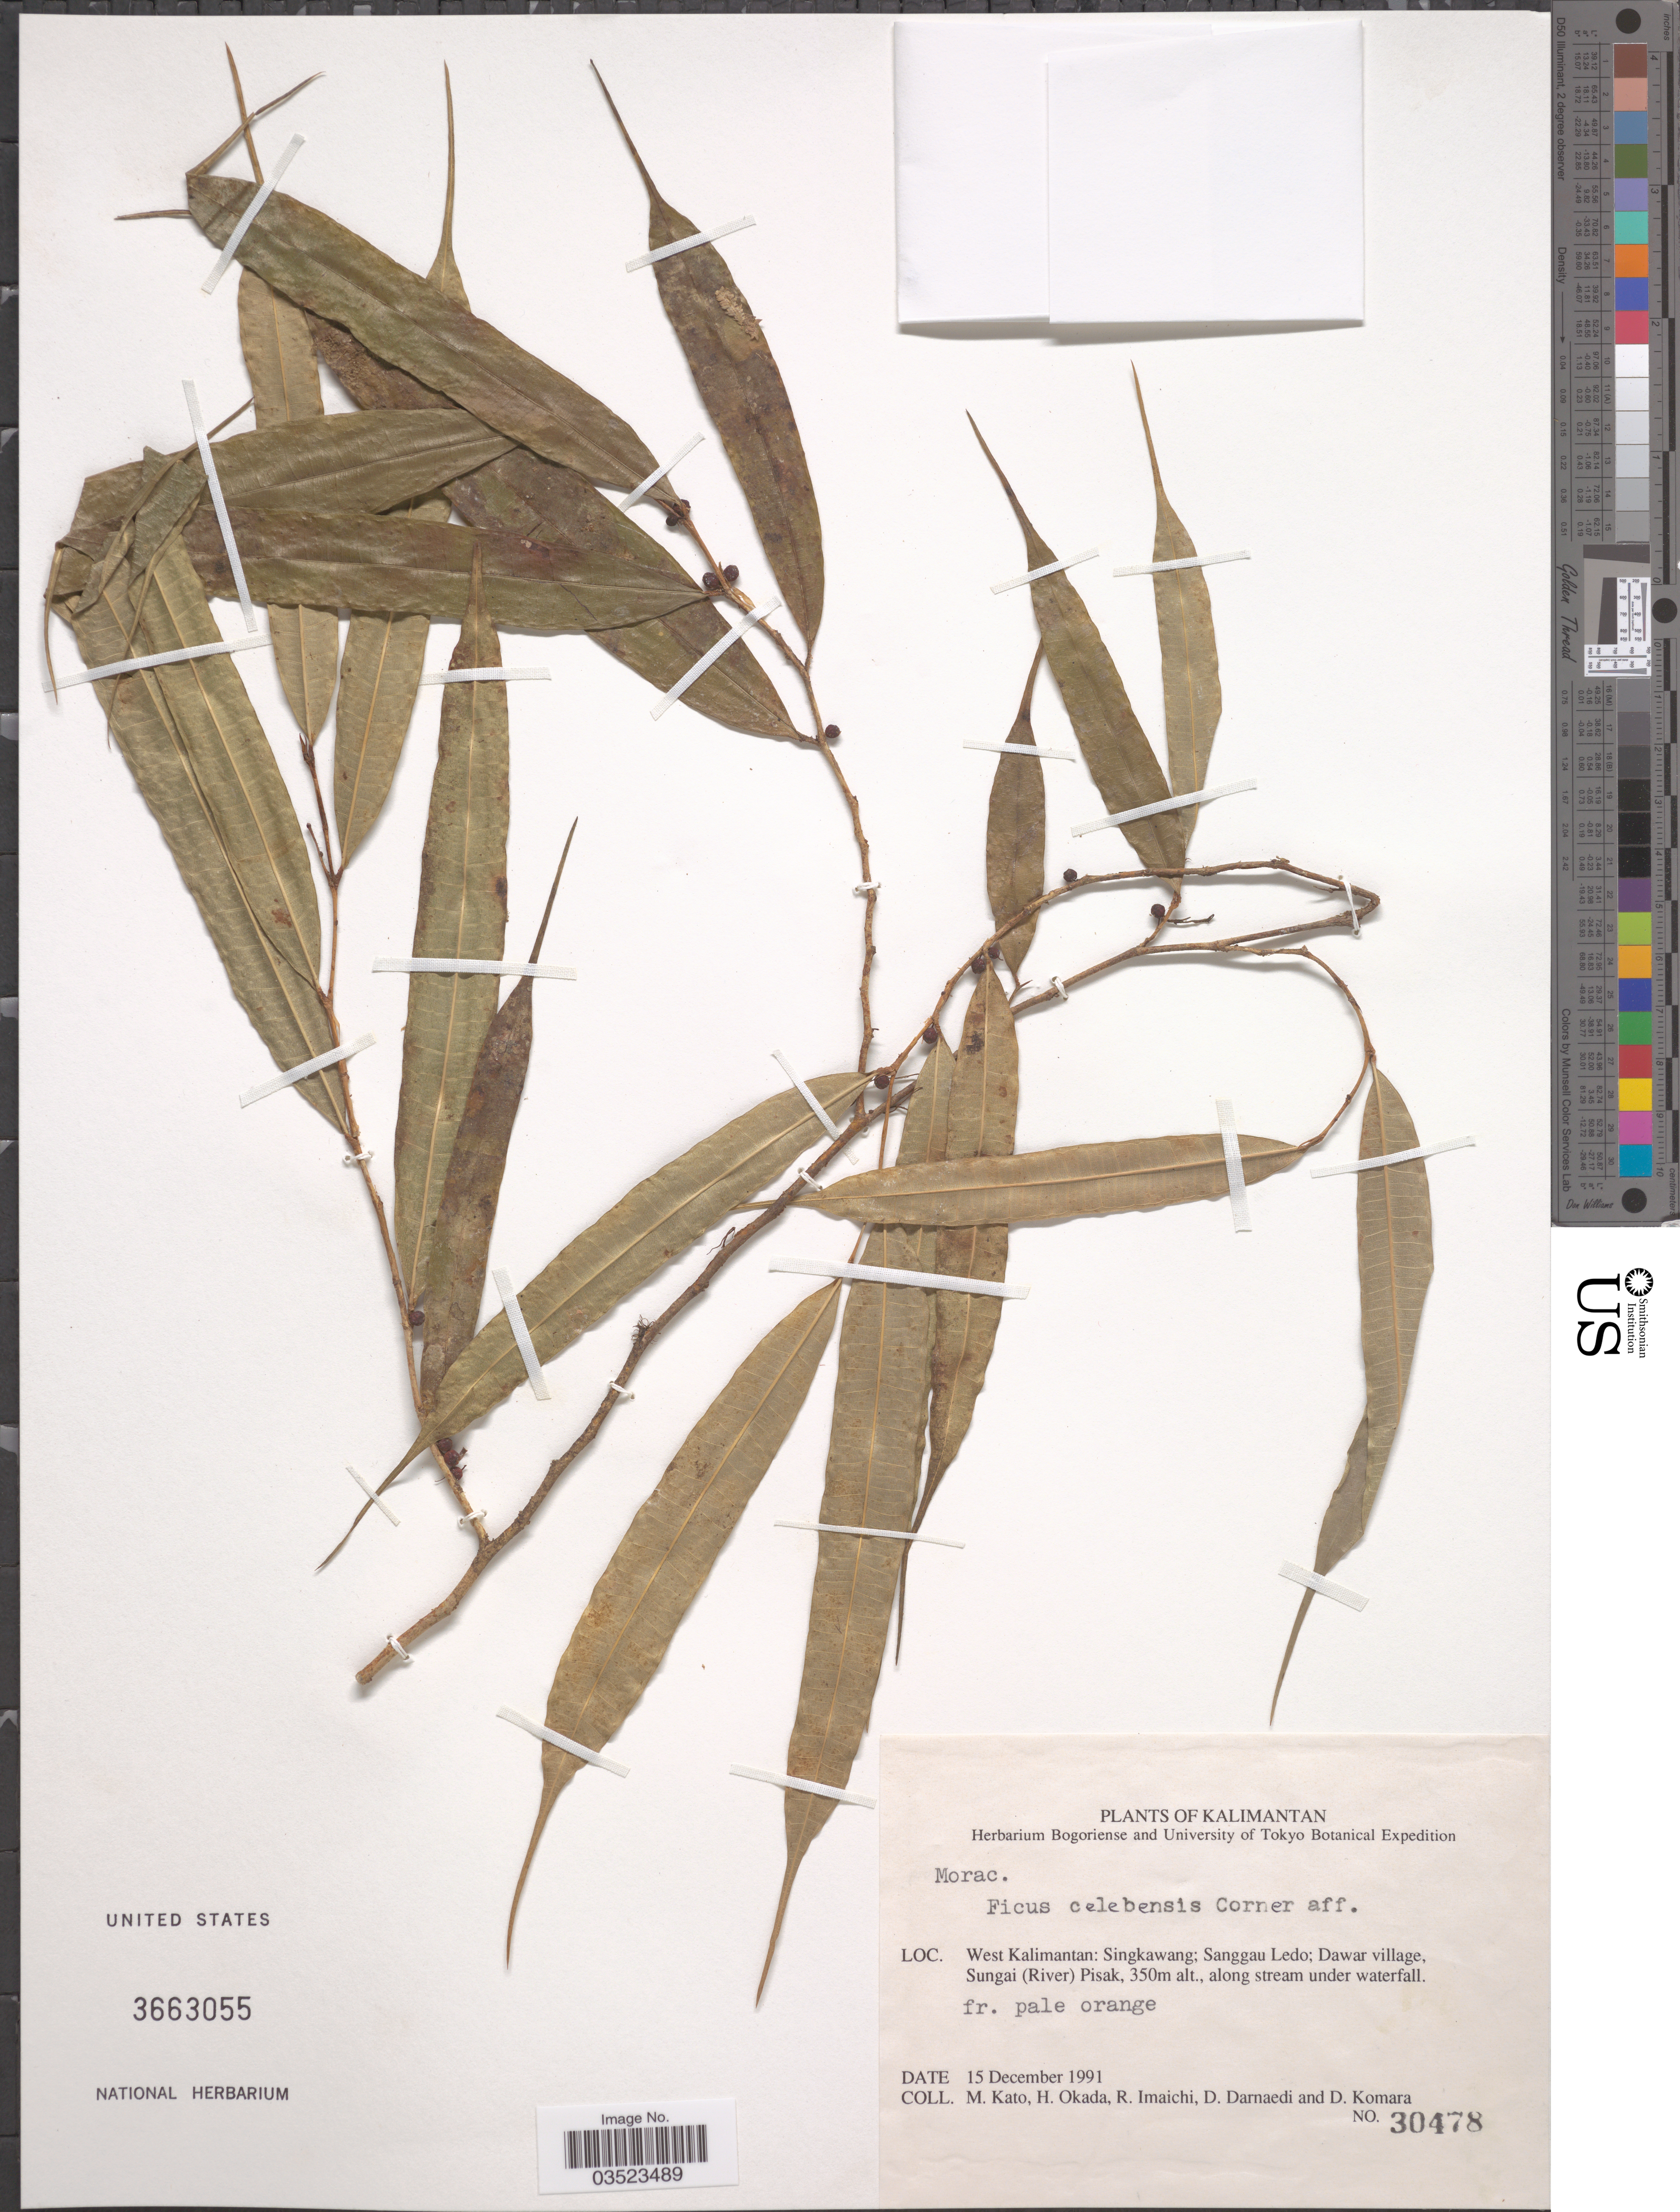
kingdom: Plantae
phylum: Tracheophyta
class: Magnoliopsida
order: Rosales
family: Moraceae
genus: Ficus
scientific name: Ficus celebensis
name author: Corner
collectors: M. Kato, H. Okada, R. Imaichi, D. Darnaedi & D. Komara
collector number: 30478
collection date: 1991-12-15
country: Indonesia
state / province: Kalimantan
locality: West Kalimantan: Singkawang; Sanggau Ledo; Dawar village, Sungai (River) Pisak, along stream under waterfall.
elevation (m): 350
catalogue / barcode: US 3663055